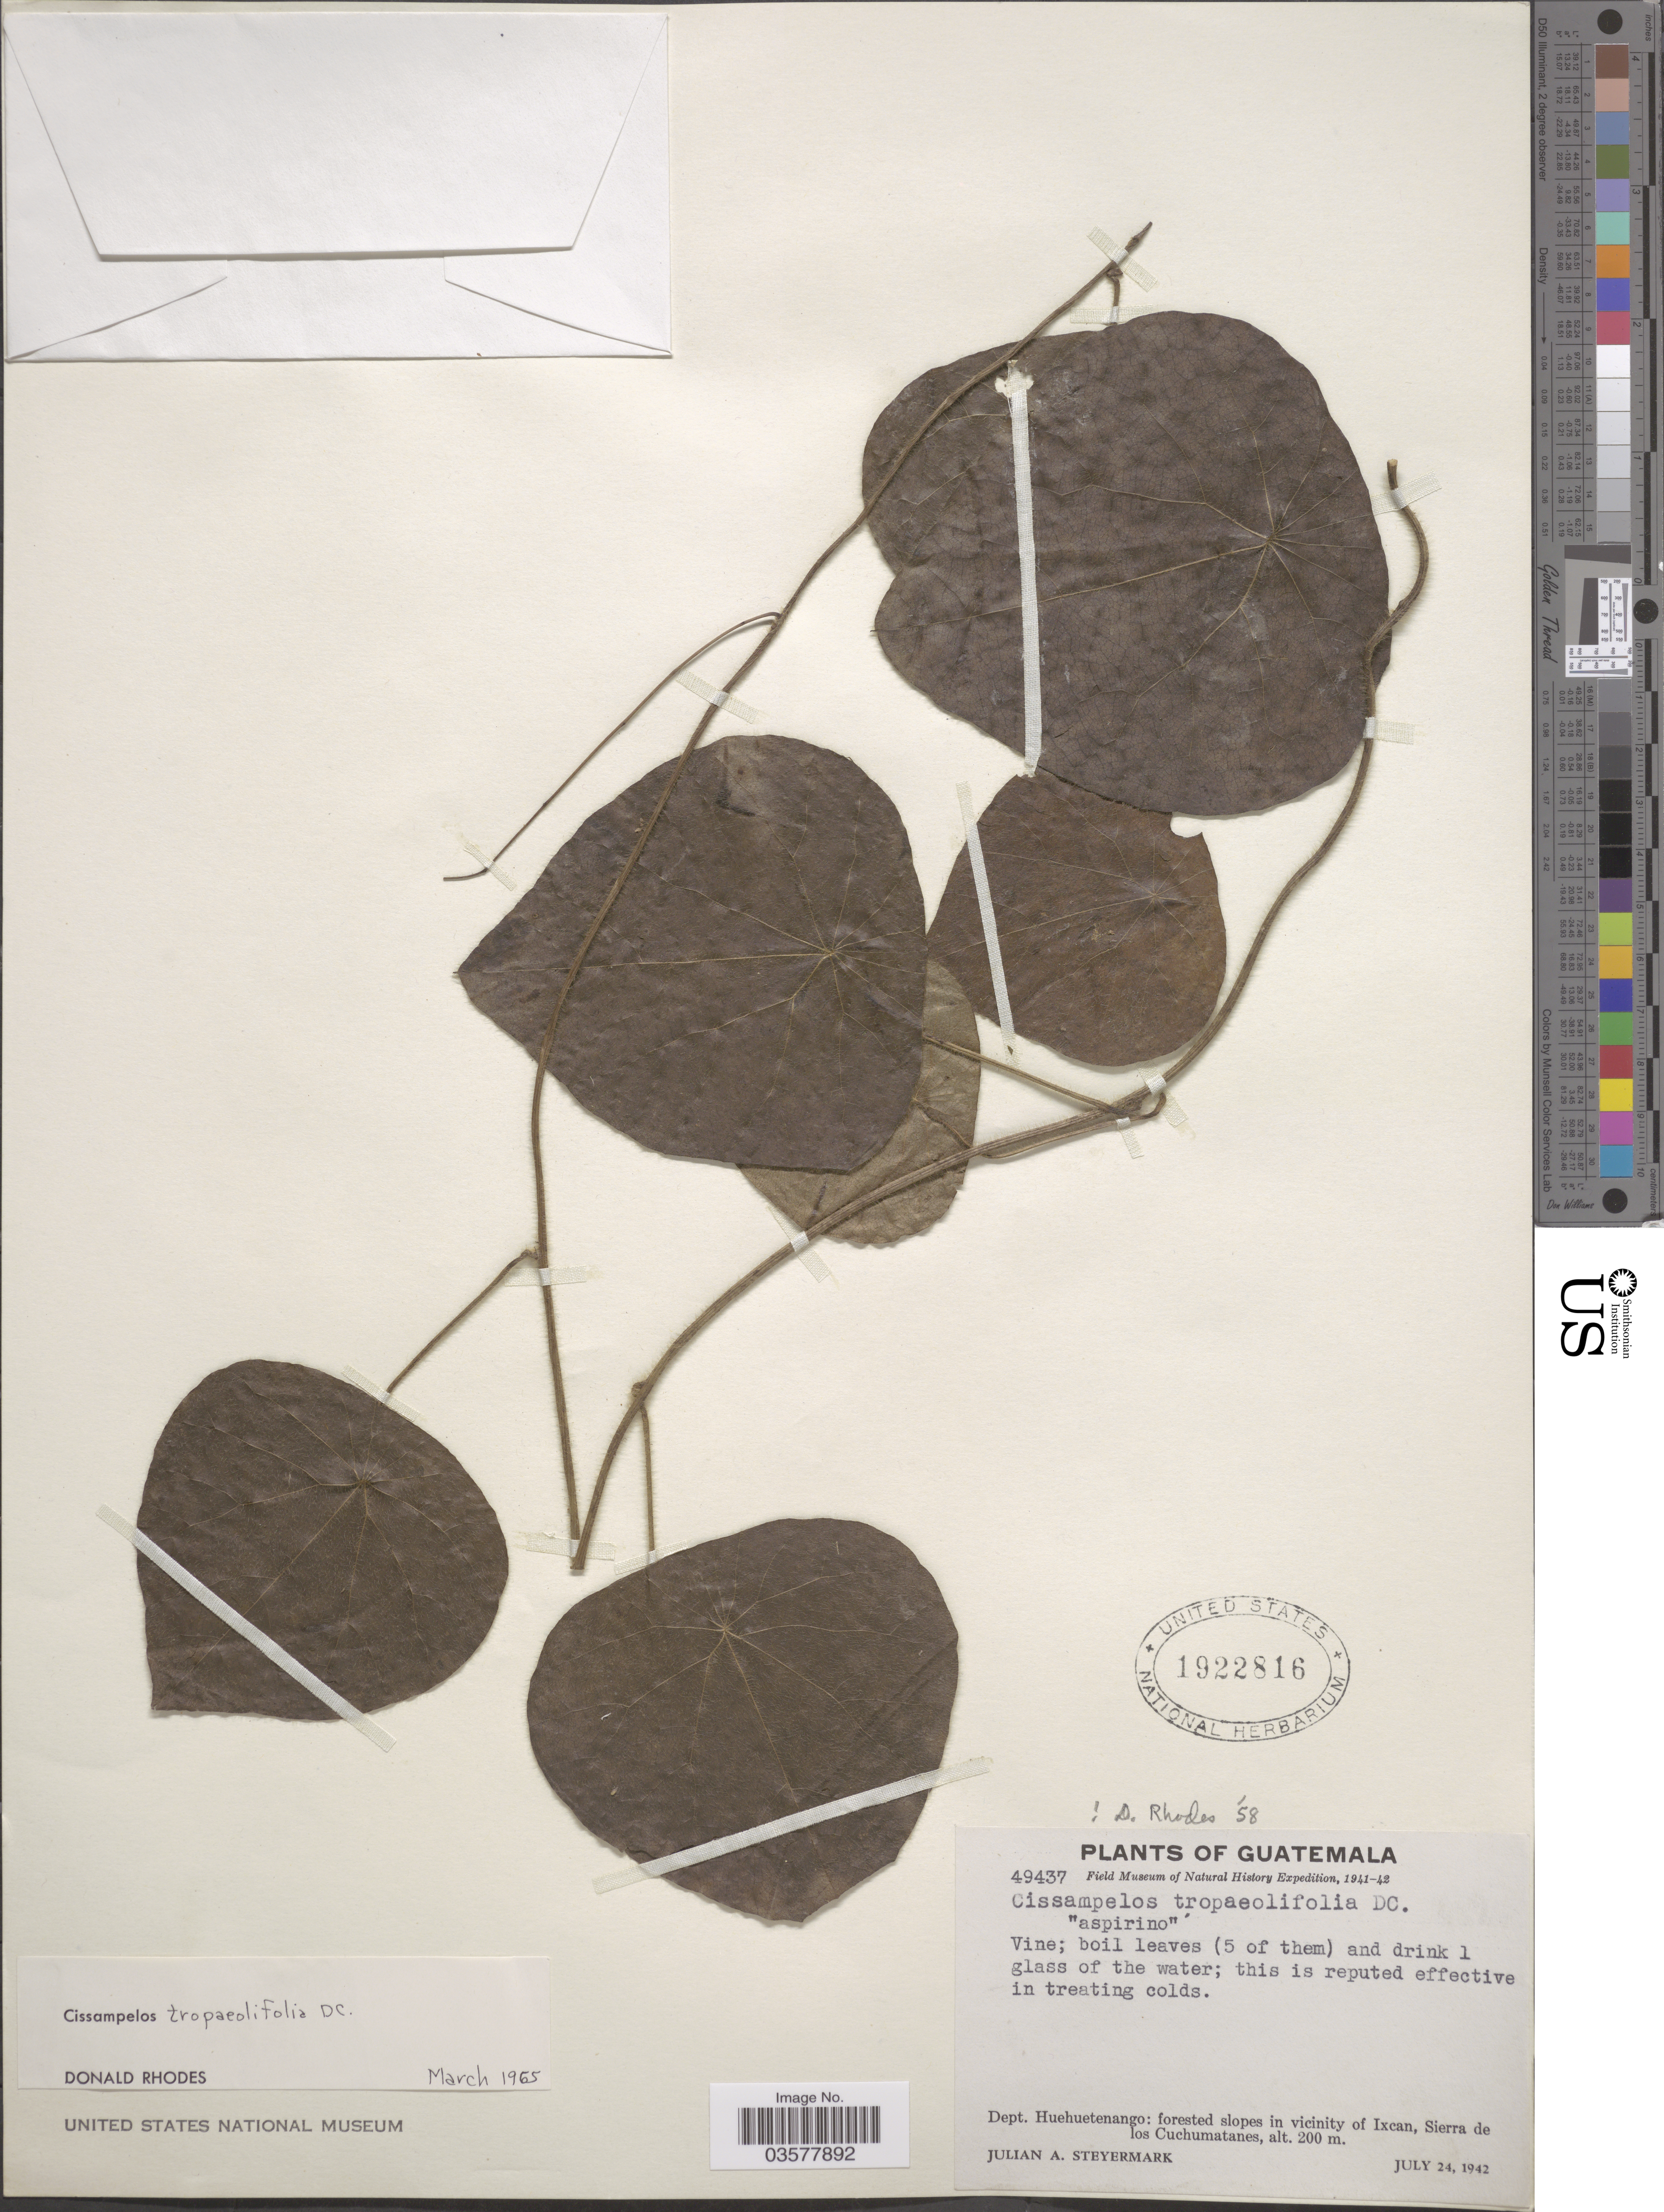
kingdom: Plantae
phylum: Tracheophyta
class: Magnoliopsida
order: Ranunculales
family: Menispermaceae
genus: Cissampelos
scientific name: Cissampelos tropaeolifolia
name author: DC.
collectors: J. Steyermark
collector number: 49437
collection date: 1942-07-24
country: Guatemala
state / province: Huehuetenango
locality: Dept. Huehuetenango: forested slopes in vicinity of Ixcan, Sierra de los Cuchumatanes.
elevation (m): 200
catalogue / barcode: US 1922816